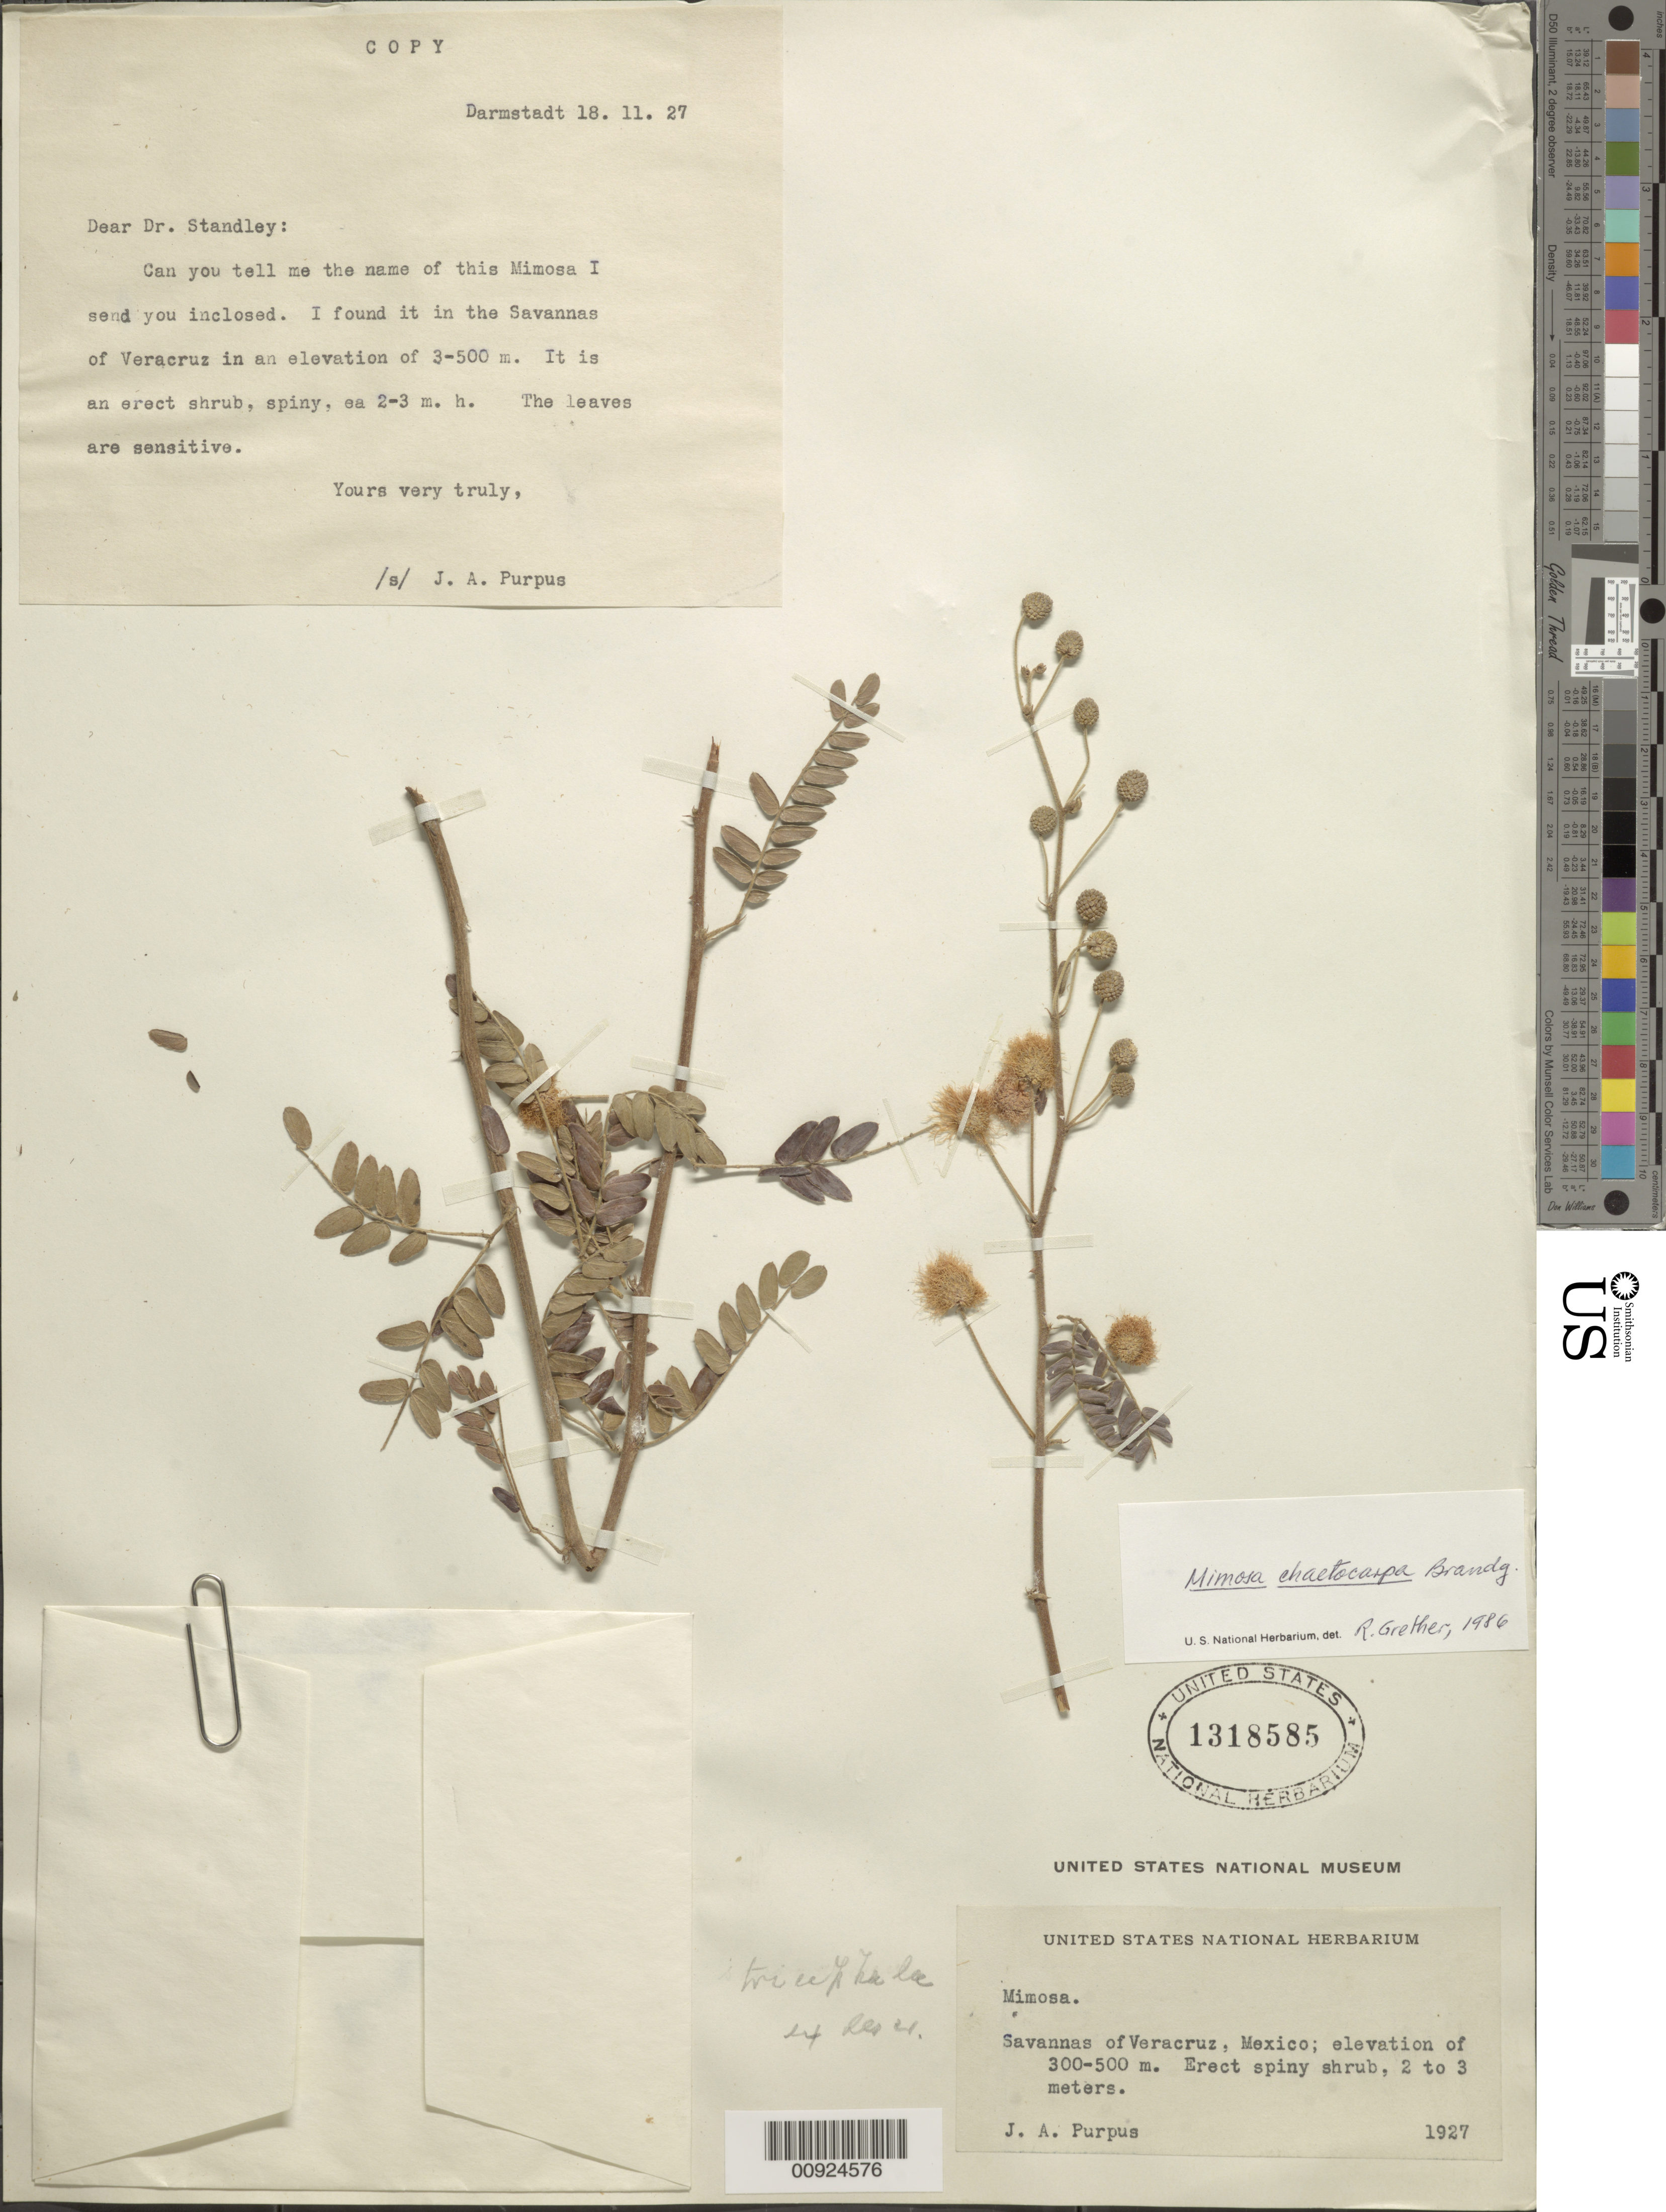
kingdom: Plantae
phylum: Tracheophyta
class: Magnoliopsida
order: Fabales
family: Fabaceae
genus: Mimosa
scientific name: Mimosa chaetocarpa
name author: Brandegee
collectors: J. A. Purpus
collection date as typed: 1927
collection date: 1927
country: Mexico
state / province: Veracruz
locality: Savannas ofVeracruz.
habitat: Savannas.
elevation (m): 500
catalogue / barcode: US 1318585